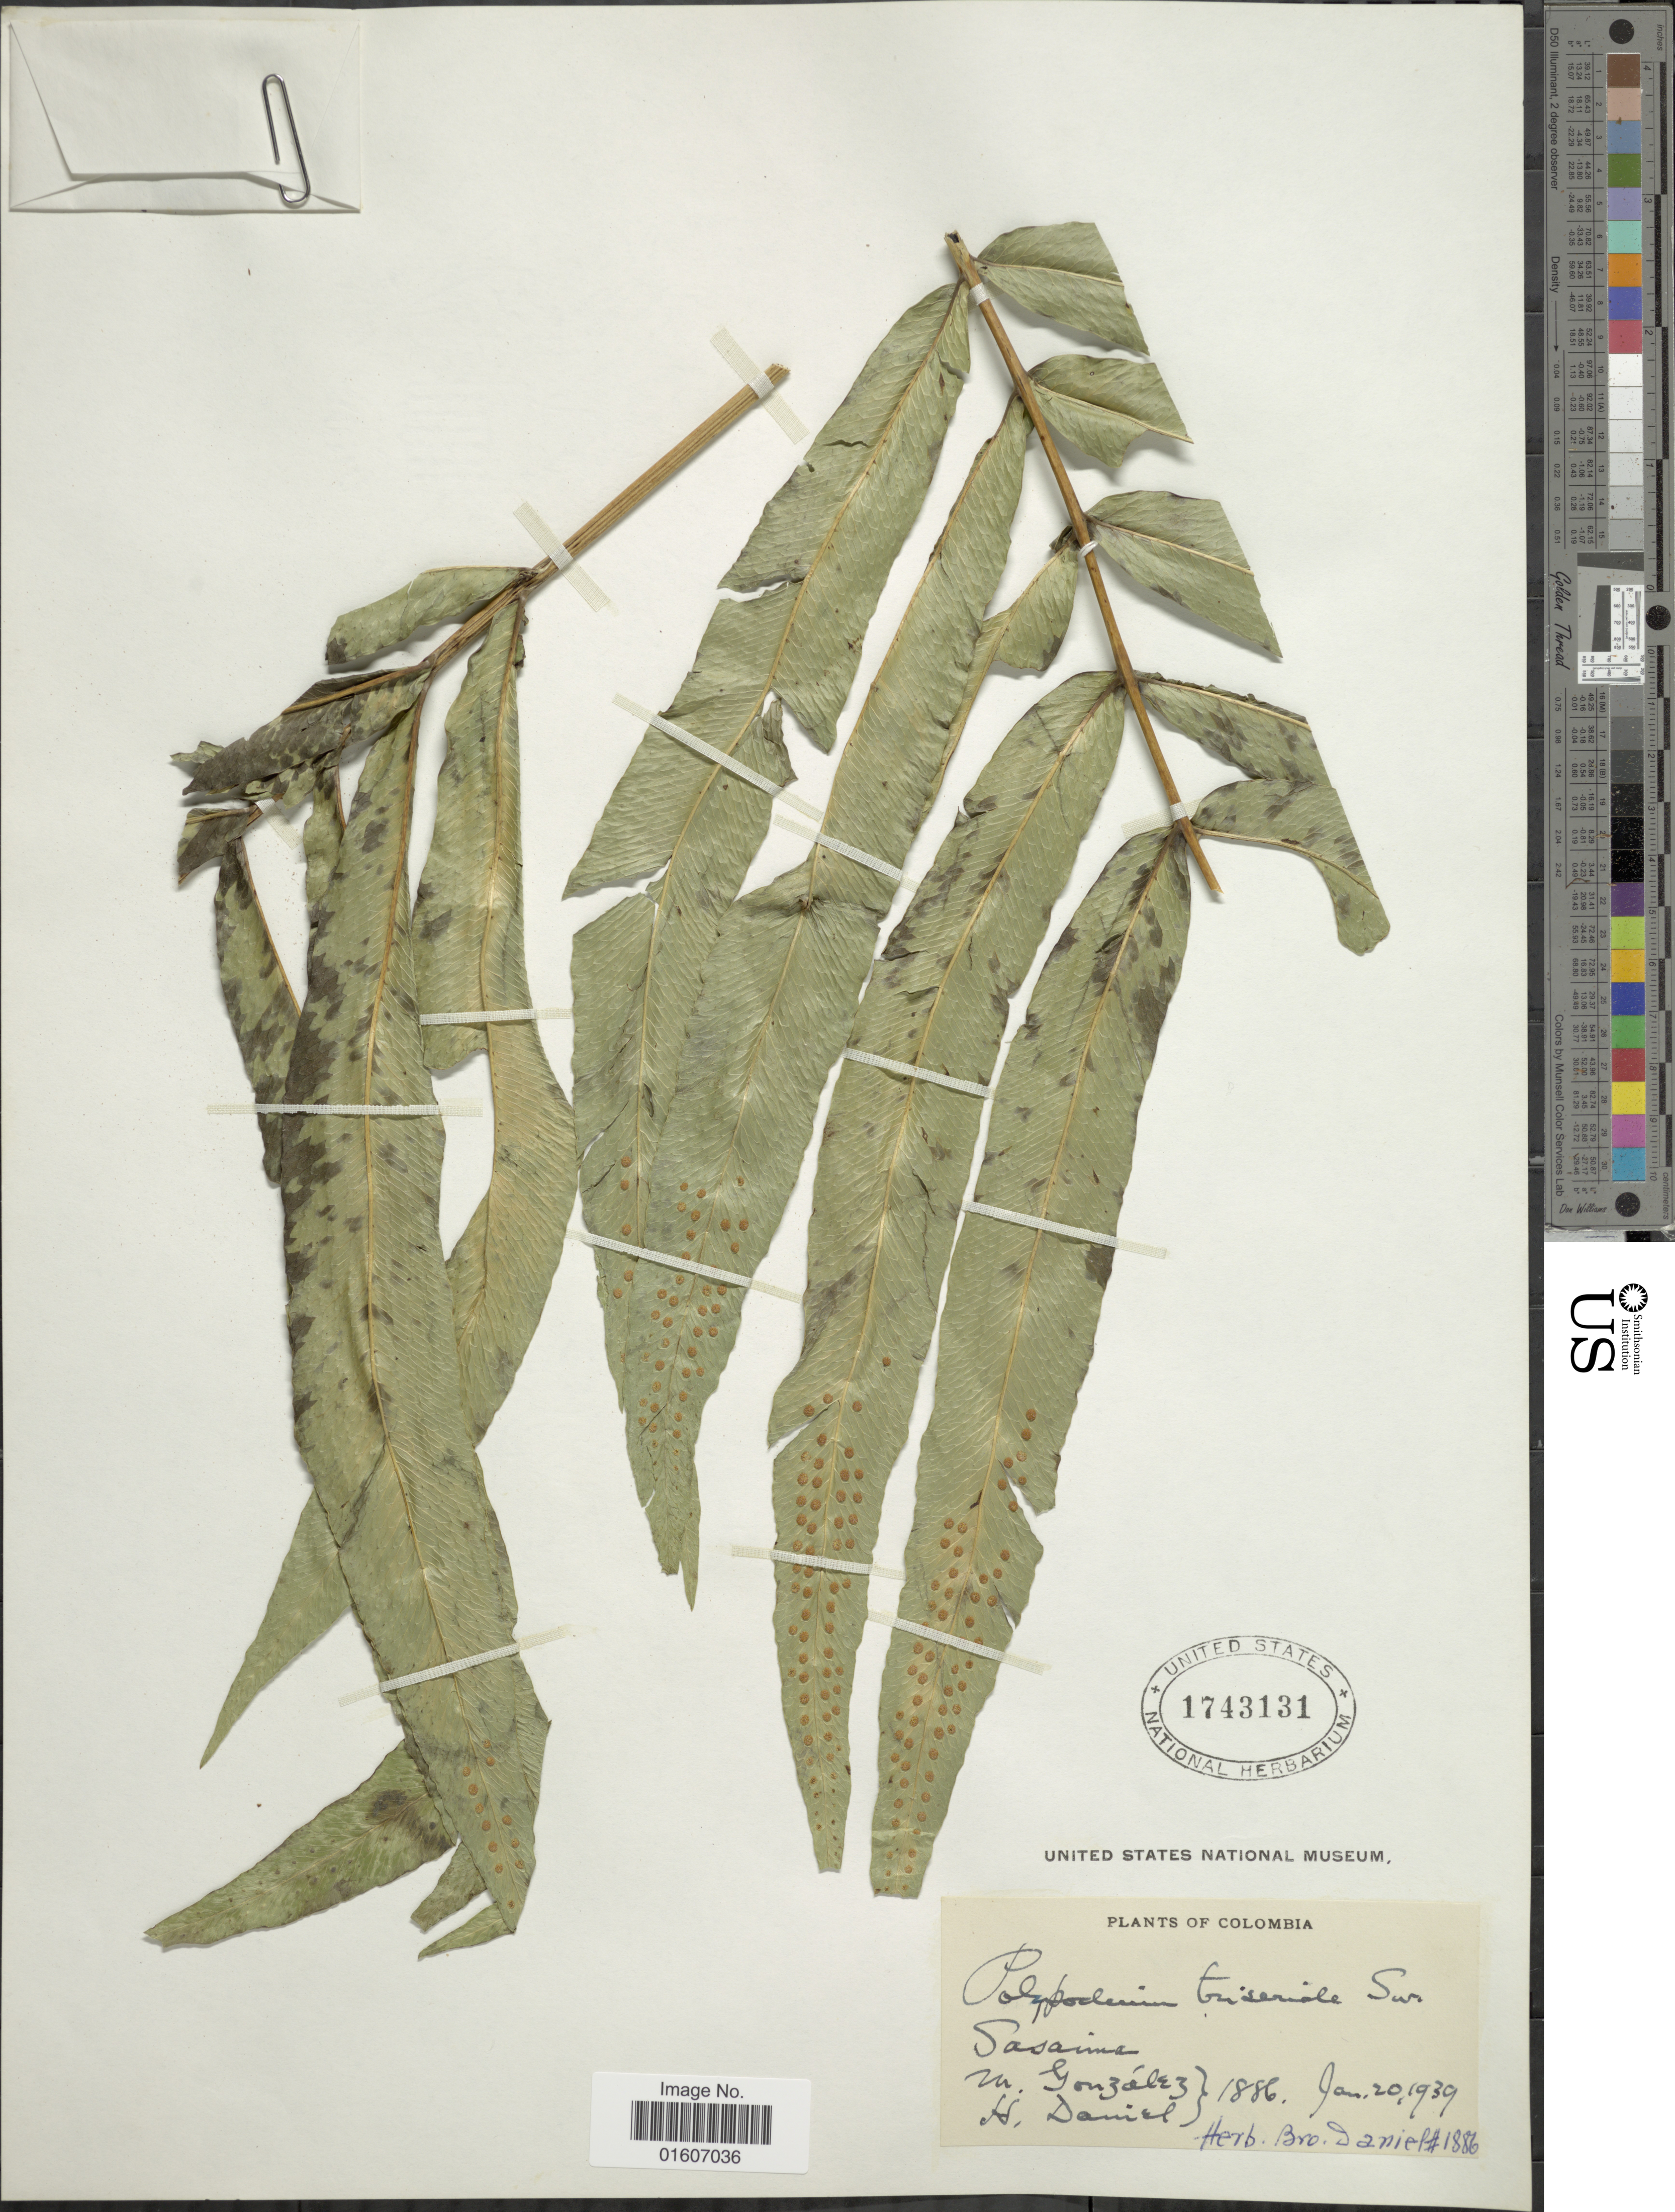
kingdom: Plantae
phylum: Tracheophyta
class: Polypodiopsida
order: Polypodiales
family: Polypodiaceae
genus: Serpocaulon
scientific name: Serpocaulon triseriale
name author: (Sw.) A.R. Sm.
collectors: M. González & H. Daniel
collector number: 1886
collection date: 1939-01-20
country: Colombia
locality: Sasaima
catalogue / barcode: US 1743131